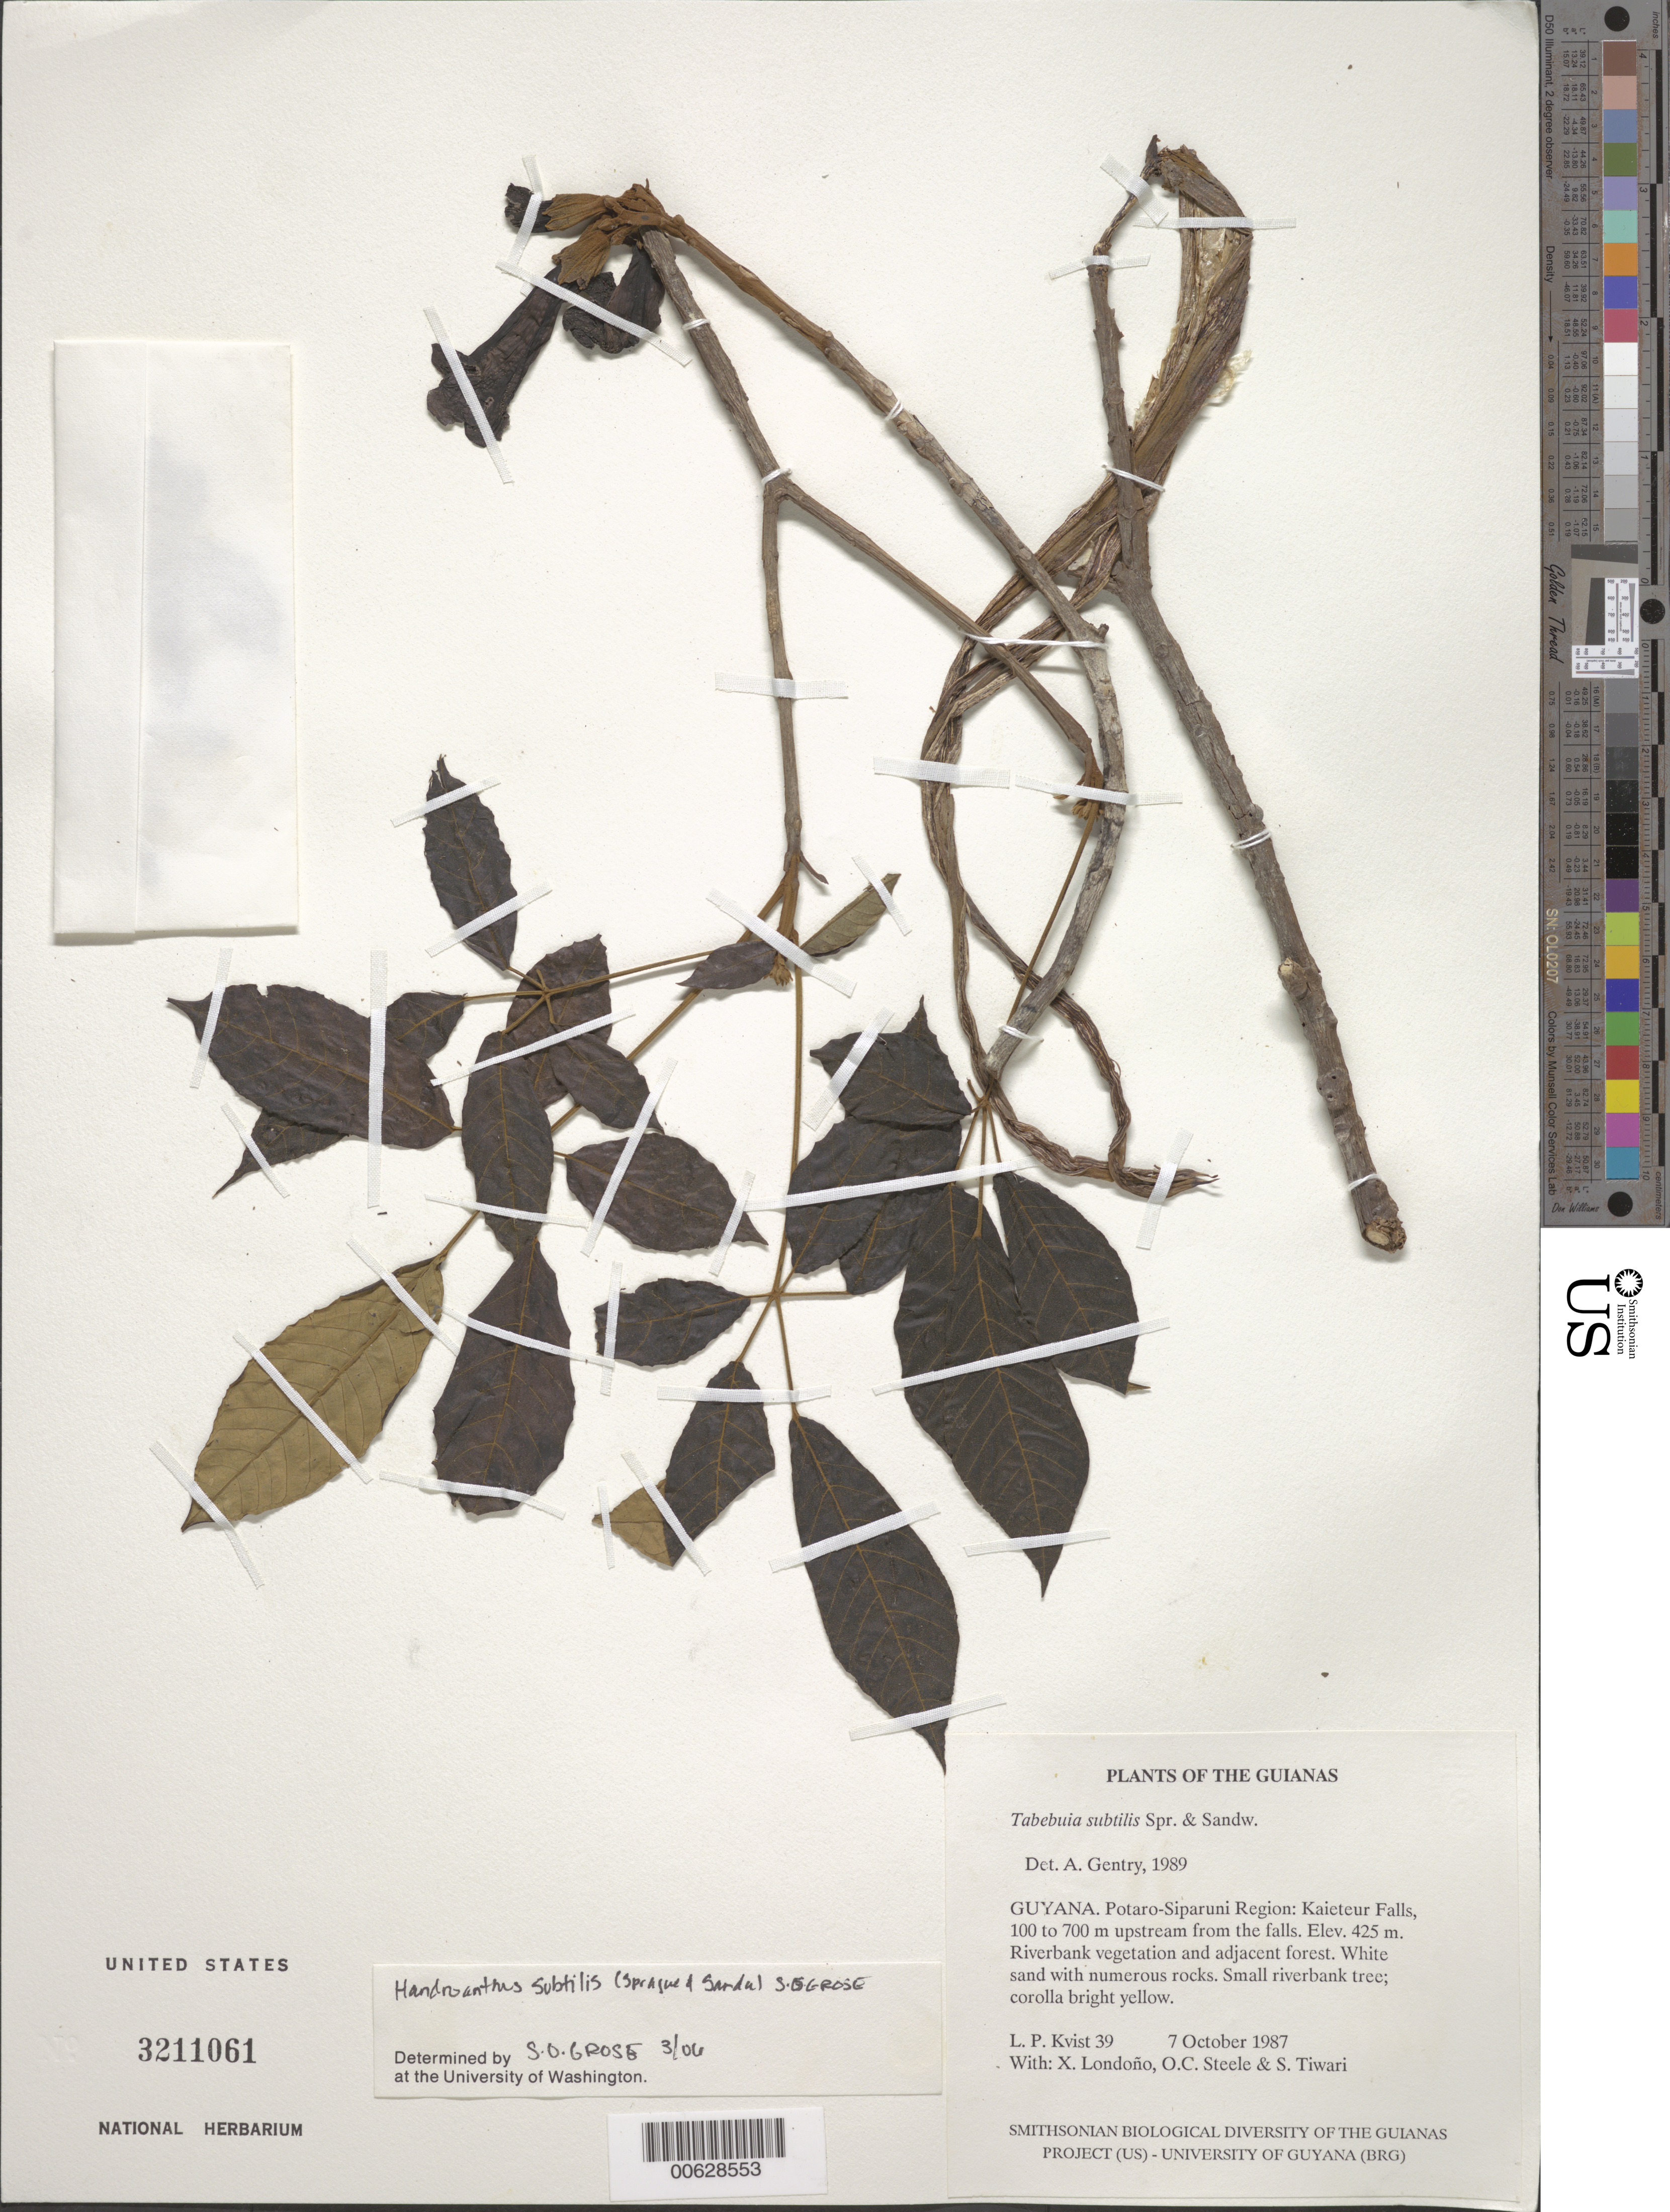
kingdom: Plantae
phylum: Tracheophyta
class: Magnoliopsida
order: Lamiales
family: Bignoniaceae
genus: Handroanthus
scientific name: Handroanthus subtilis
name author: (Sprague & Sandwith) S.O. Grose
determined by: Grose, S. O.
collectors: L. P. Kvist, X. Londoño, O. C. Steele & S. Tiwari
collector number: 39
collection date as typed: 7 October 1987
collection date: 1987-10-07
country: Guyana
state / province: Potaro-Siparuni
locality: Kaieteur Falls, 100 to 700 m upstream from the falls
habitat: Riverbank vegetation and adjacent forest. White sand with numerous rocks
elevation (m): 425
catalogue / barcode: US 3211061